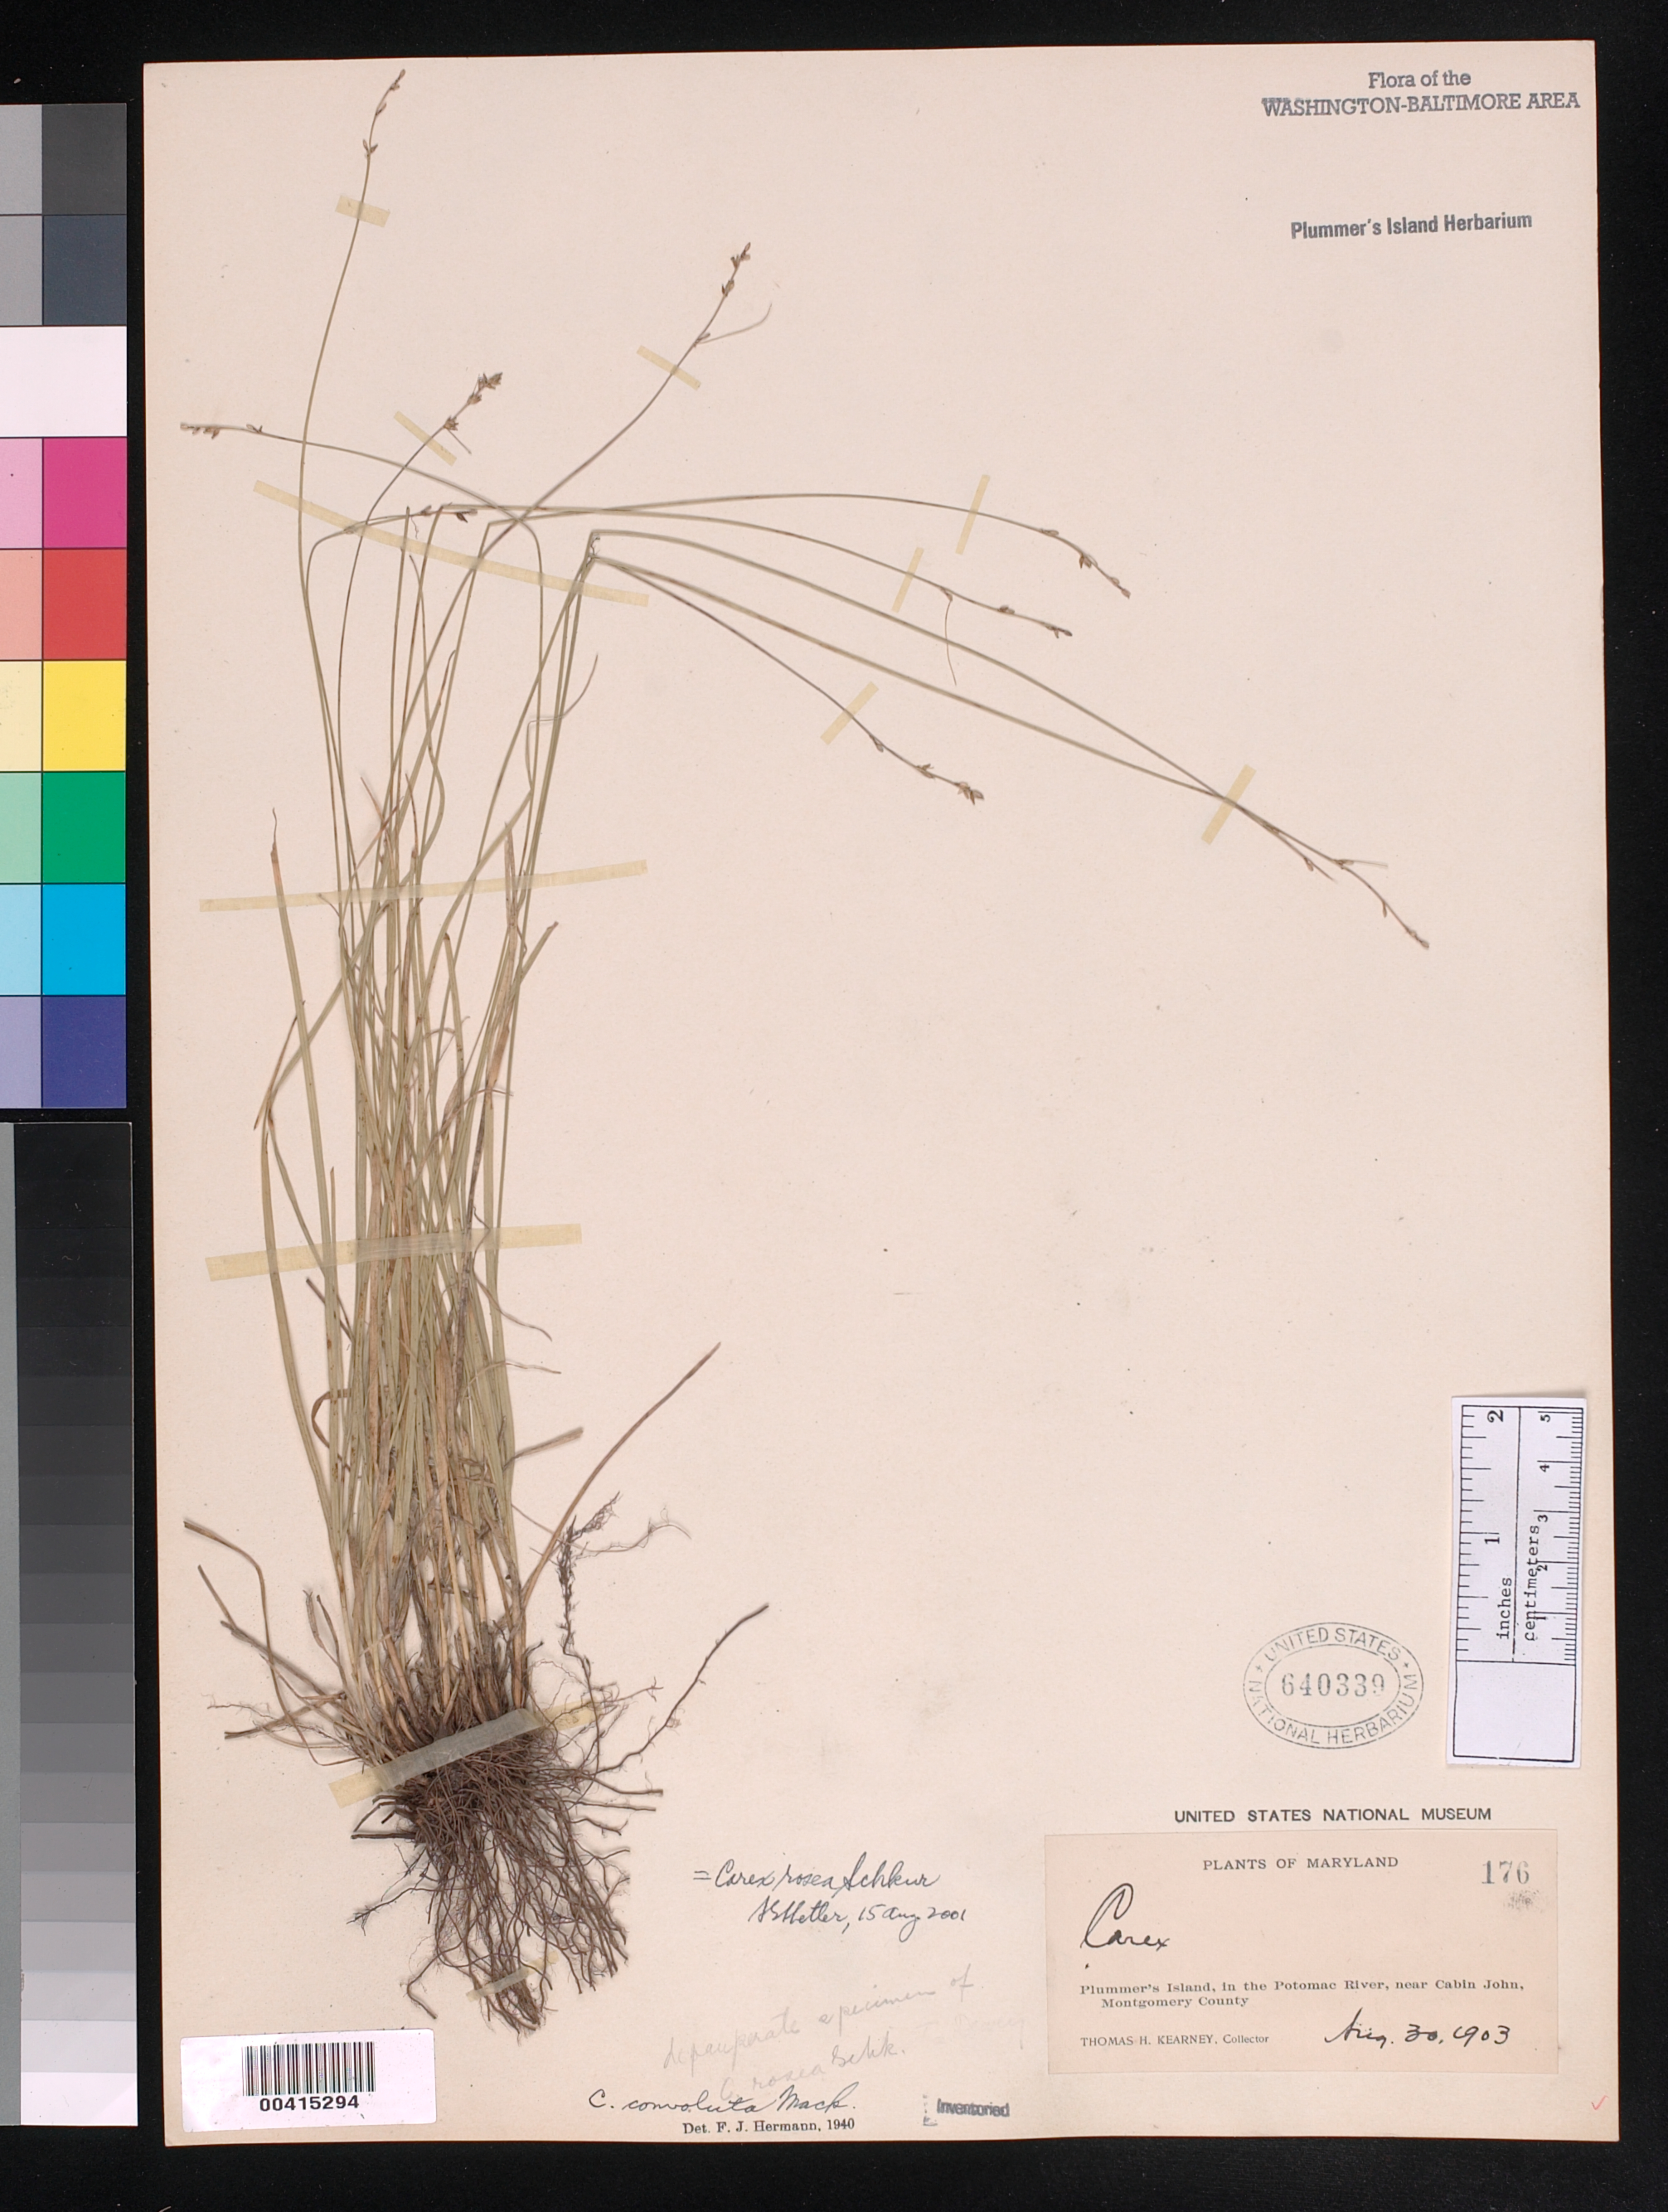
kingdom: Plantae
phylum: Tracheophyta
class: Liliopsida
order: Poales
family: Cyperaceae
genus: Carex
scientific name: Carex rosea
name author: Willd.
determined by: Shetler, Stanwyn G., (US), NMNH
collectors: T. H. Kearney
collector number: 176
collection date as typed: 30 Aug 1903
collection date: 1903-08-30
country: United States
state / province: Maryland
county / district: Montgomery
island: Plummers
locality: Plummer's Island C. & O. Canal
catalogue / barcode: US 640339